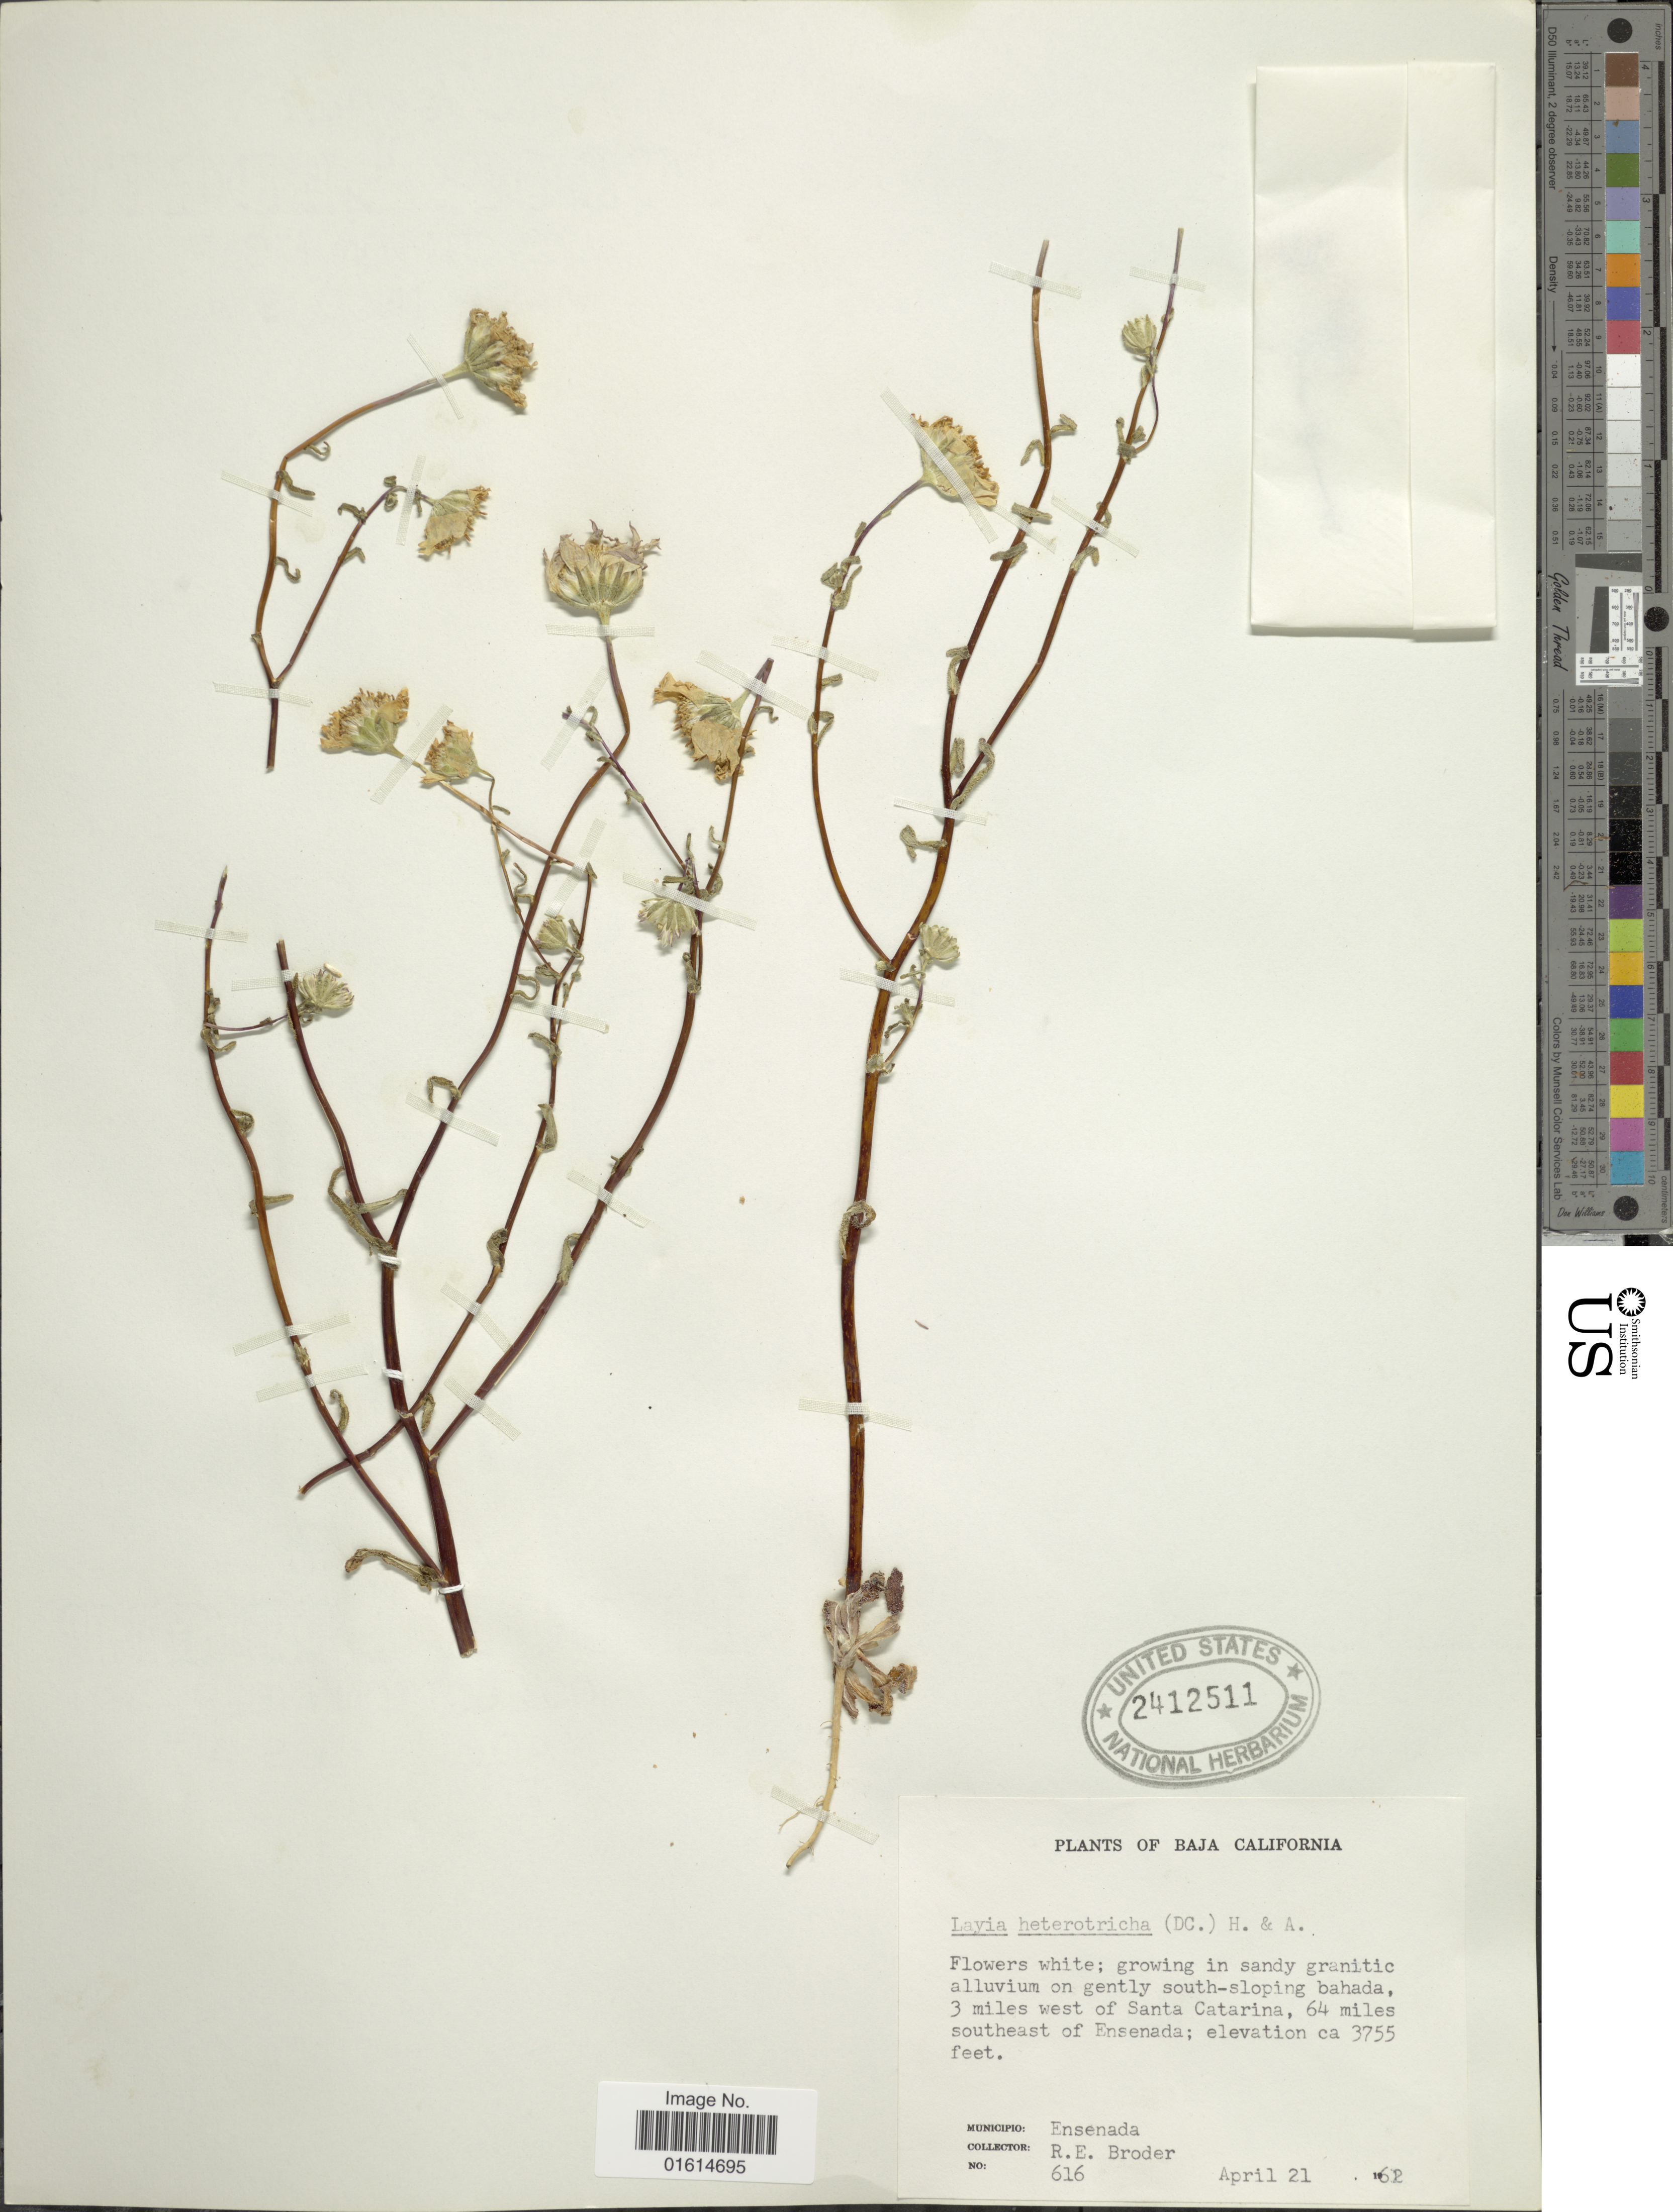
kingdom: Plantae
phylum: Tracheophyta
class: Magnoliopsida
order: Asterales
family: Asteraceae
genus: Layia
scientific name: Layia heterotricha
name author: (DC.) Hook. & Arn.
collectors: R. Broder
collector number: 616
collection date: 1962-04-21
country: Mexico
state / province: Baja California Norte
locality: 3 miles west of Santa Catarina, 64 miles southeast of Ensenada, Municipio Ensenada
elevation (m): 1145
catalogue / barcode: US 2412511